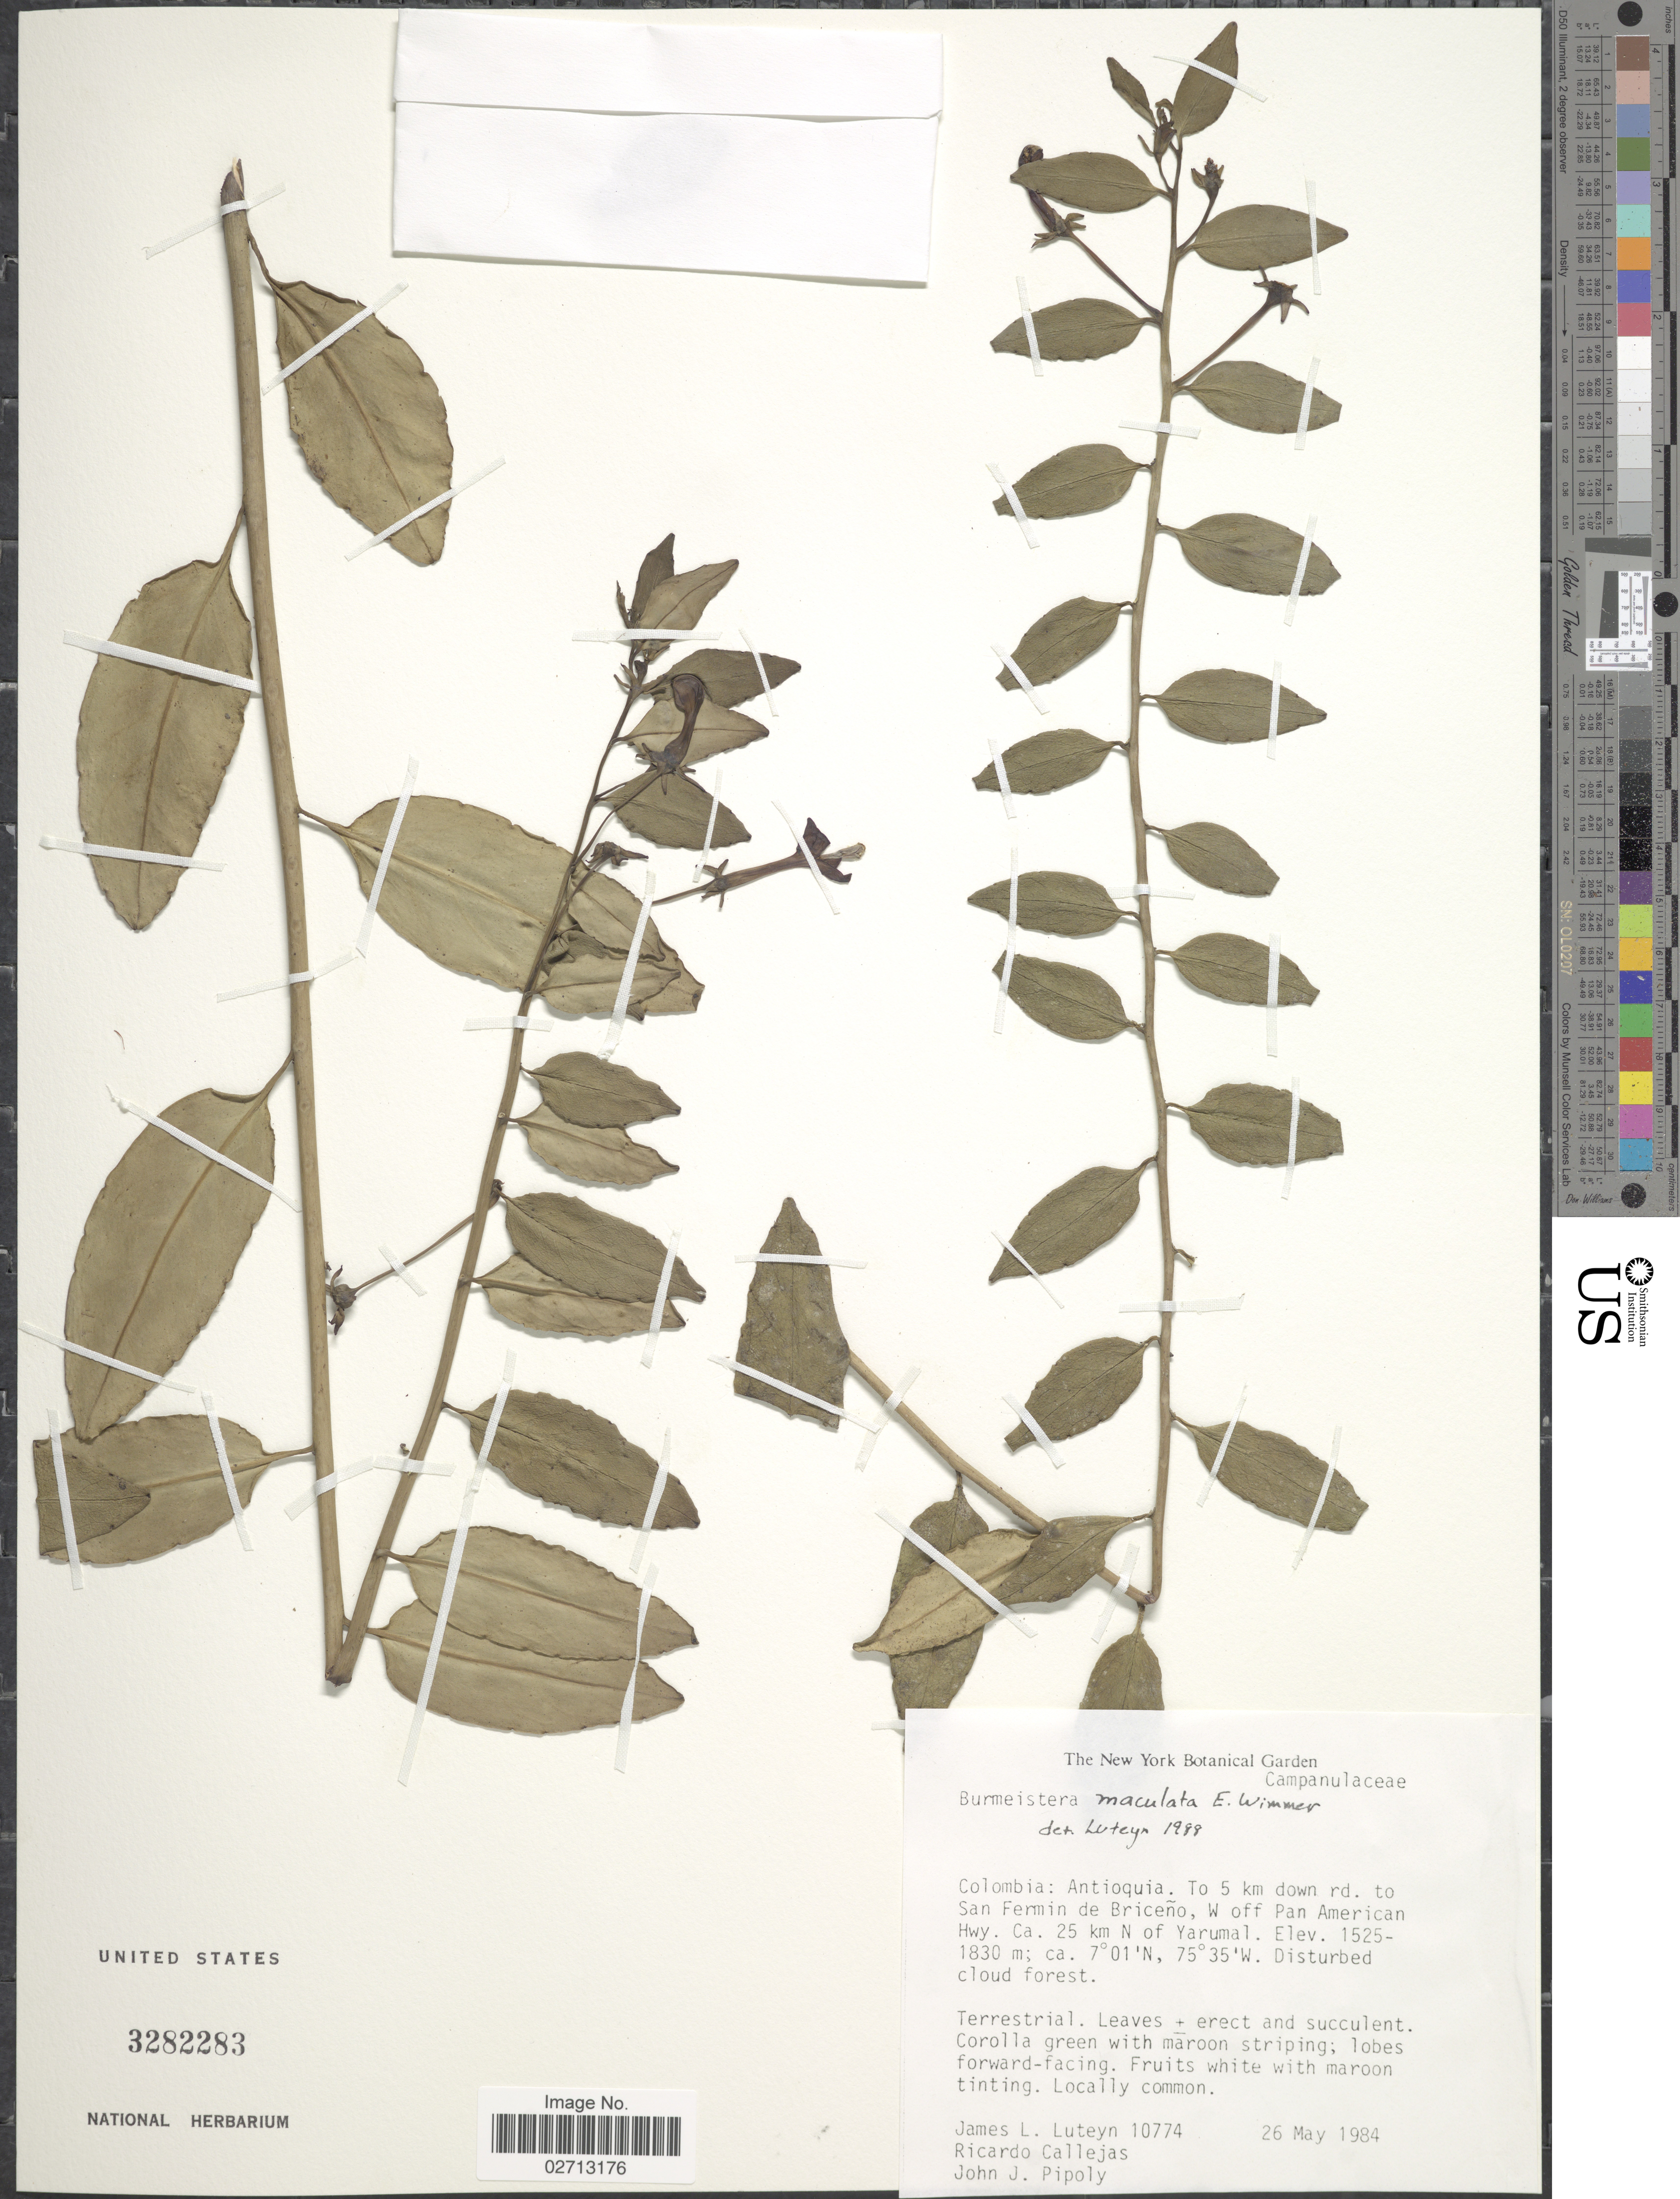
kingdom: Plantae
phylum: Tracheophyta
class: Magnoliopsida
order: Asterales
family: Campanulaceae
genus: Burmeistera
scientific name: Burmeistera maculata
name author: E. Wimm.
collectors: J. L. Luteyn, R. Callejas & J. J. Pipoly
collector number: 10774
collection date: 1984-05-26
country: Colombia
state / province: Antioquia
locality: To 5 km down rd. to San Fermin de Briceño, W off Pan American Hwy. Ca. 25 km N of Yarumal.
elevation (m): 1525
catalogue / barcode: US 3282283